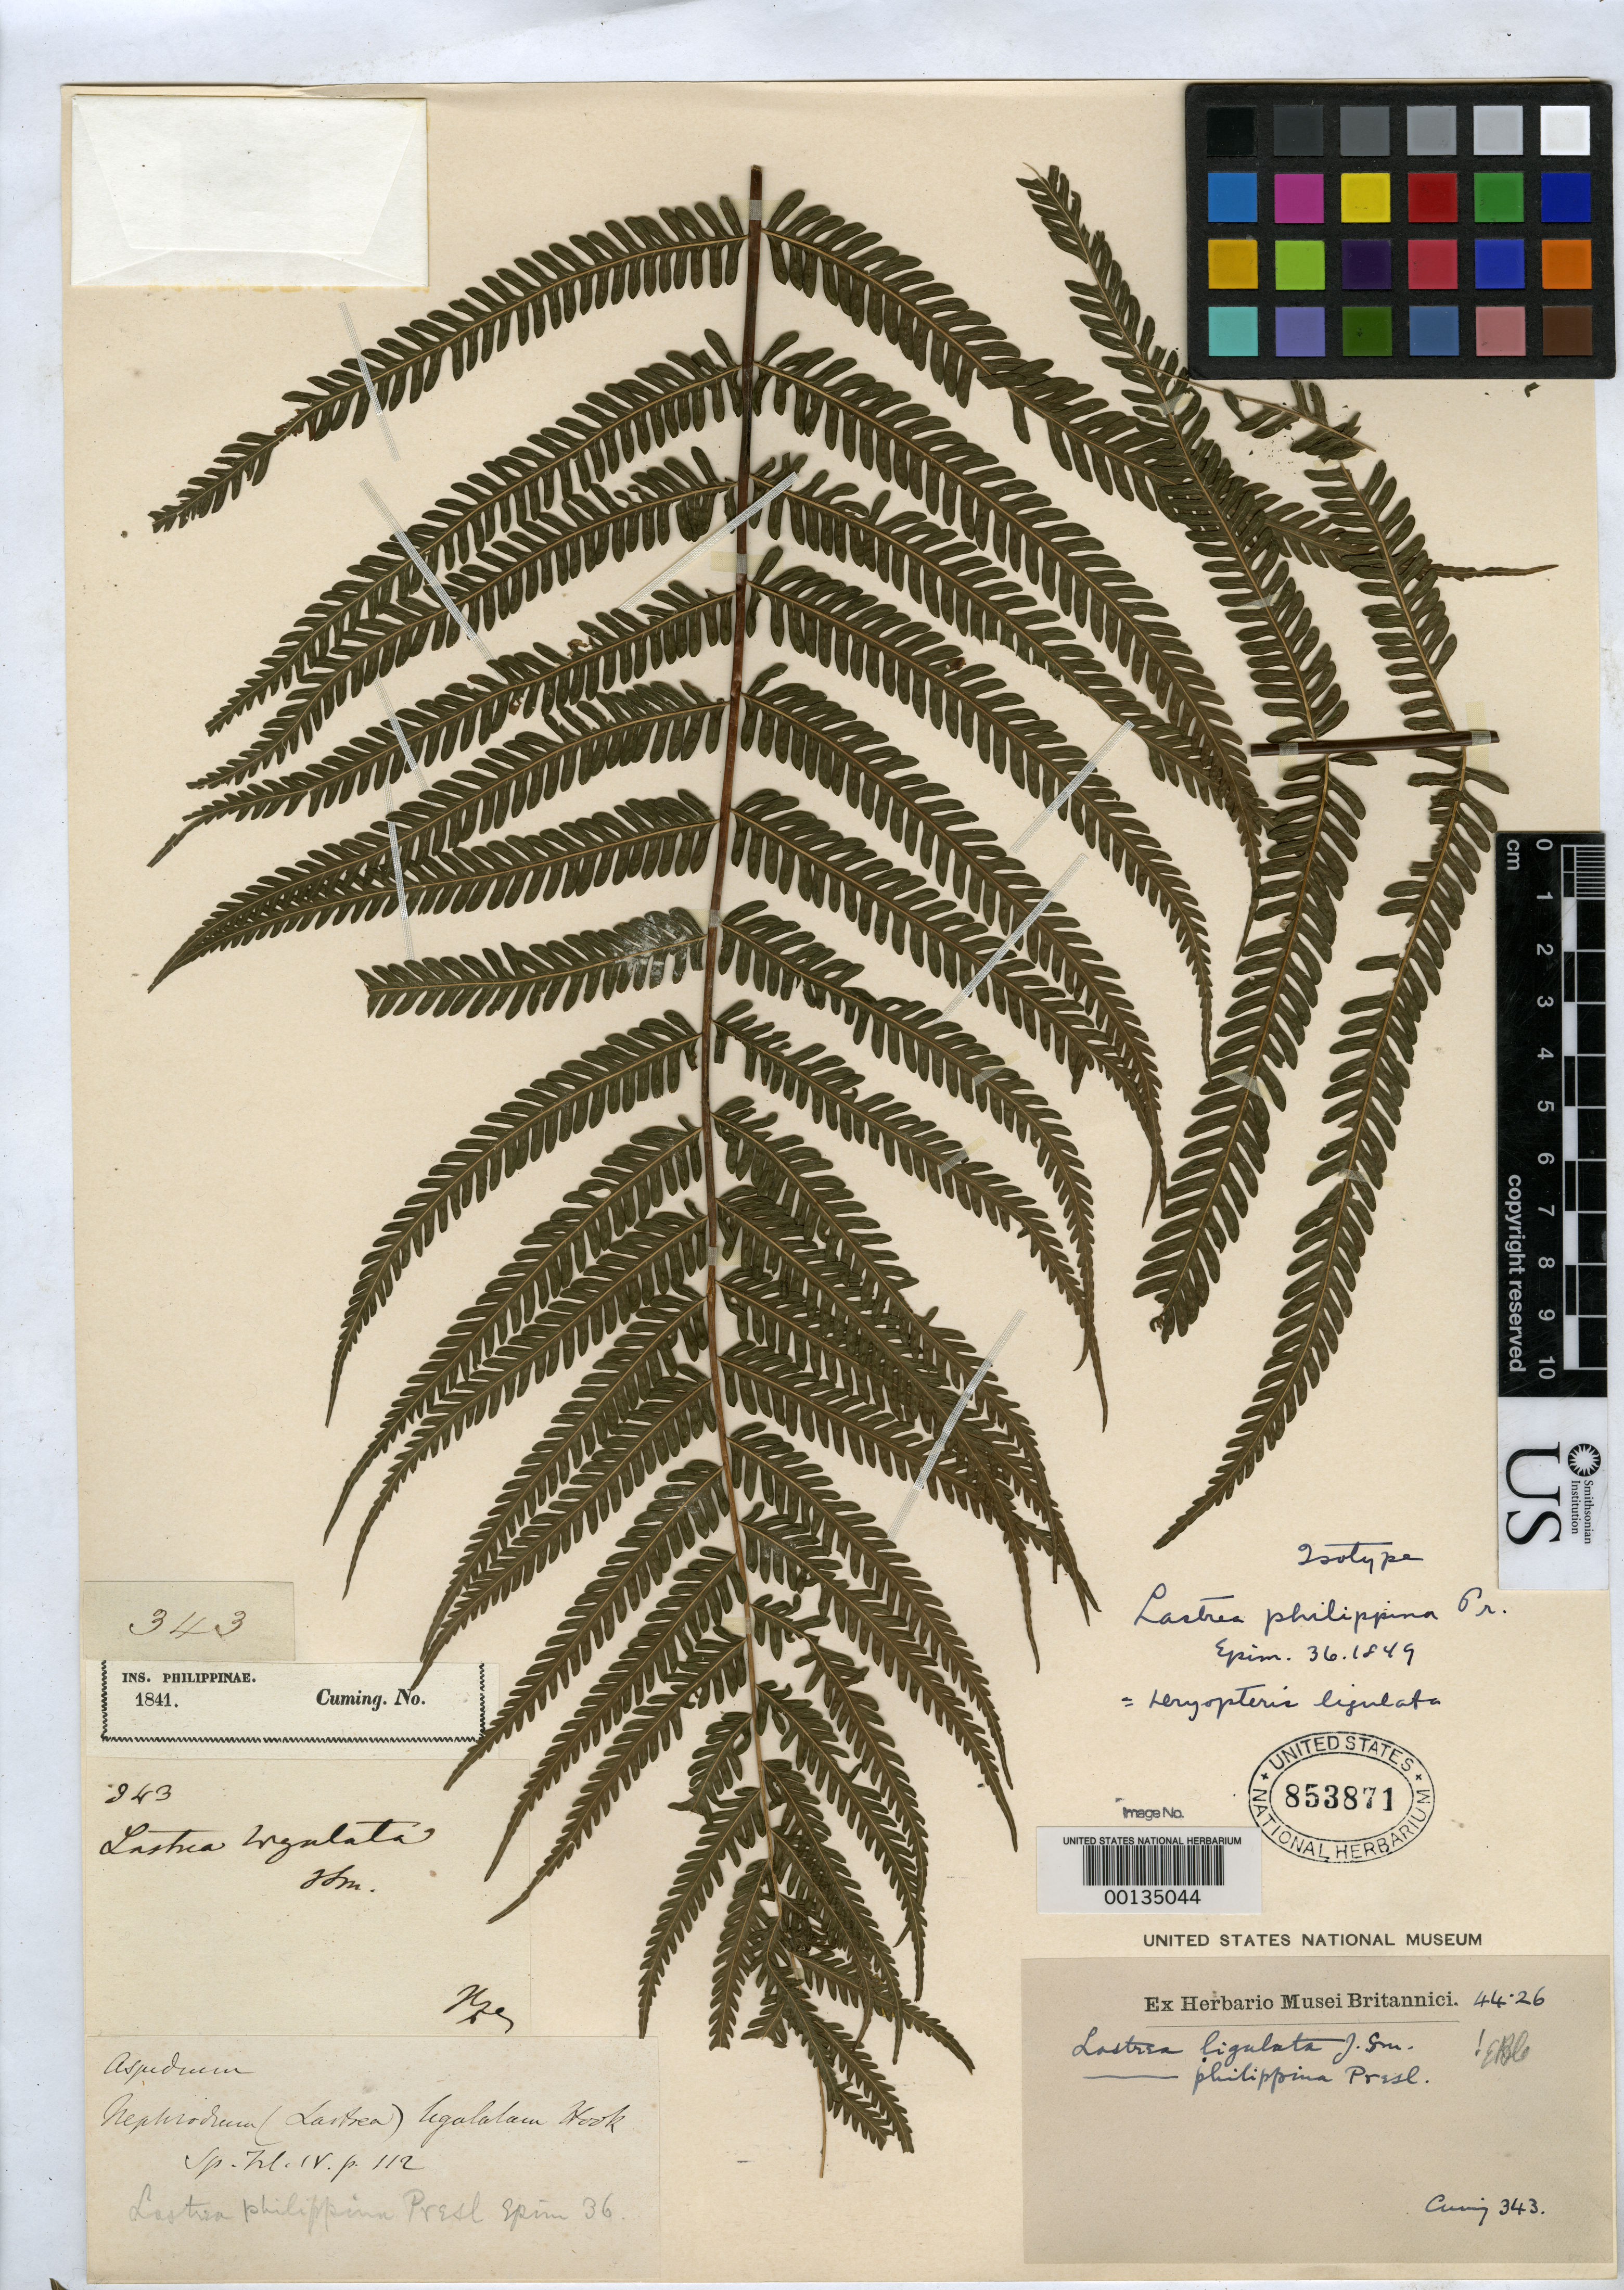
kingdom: Plantae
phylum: Tracheophyta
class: Polypodiopsida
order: Polypodiales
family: Thelypteridaceae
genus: Lastrea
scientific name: Lastrea philippina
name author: C. Presl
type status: Type Collection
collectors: H. Cuming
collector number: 343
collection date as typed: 1841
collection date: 1841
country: Philippines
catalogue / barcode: US 853871